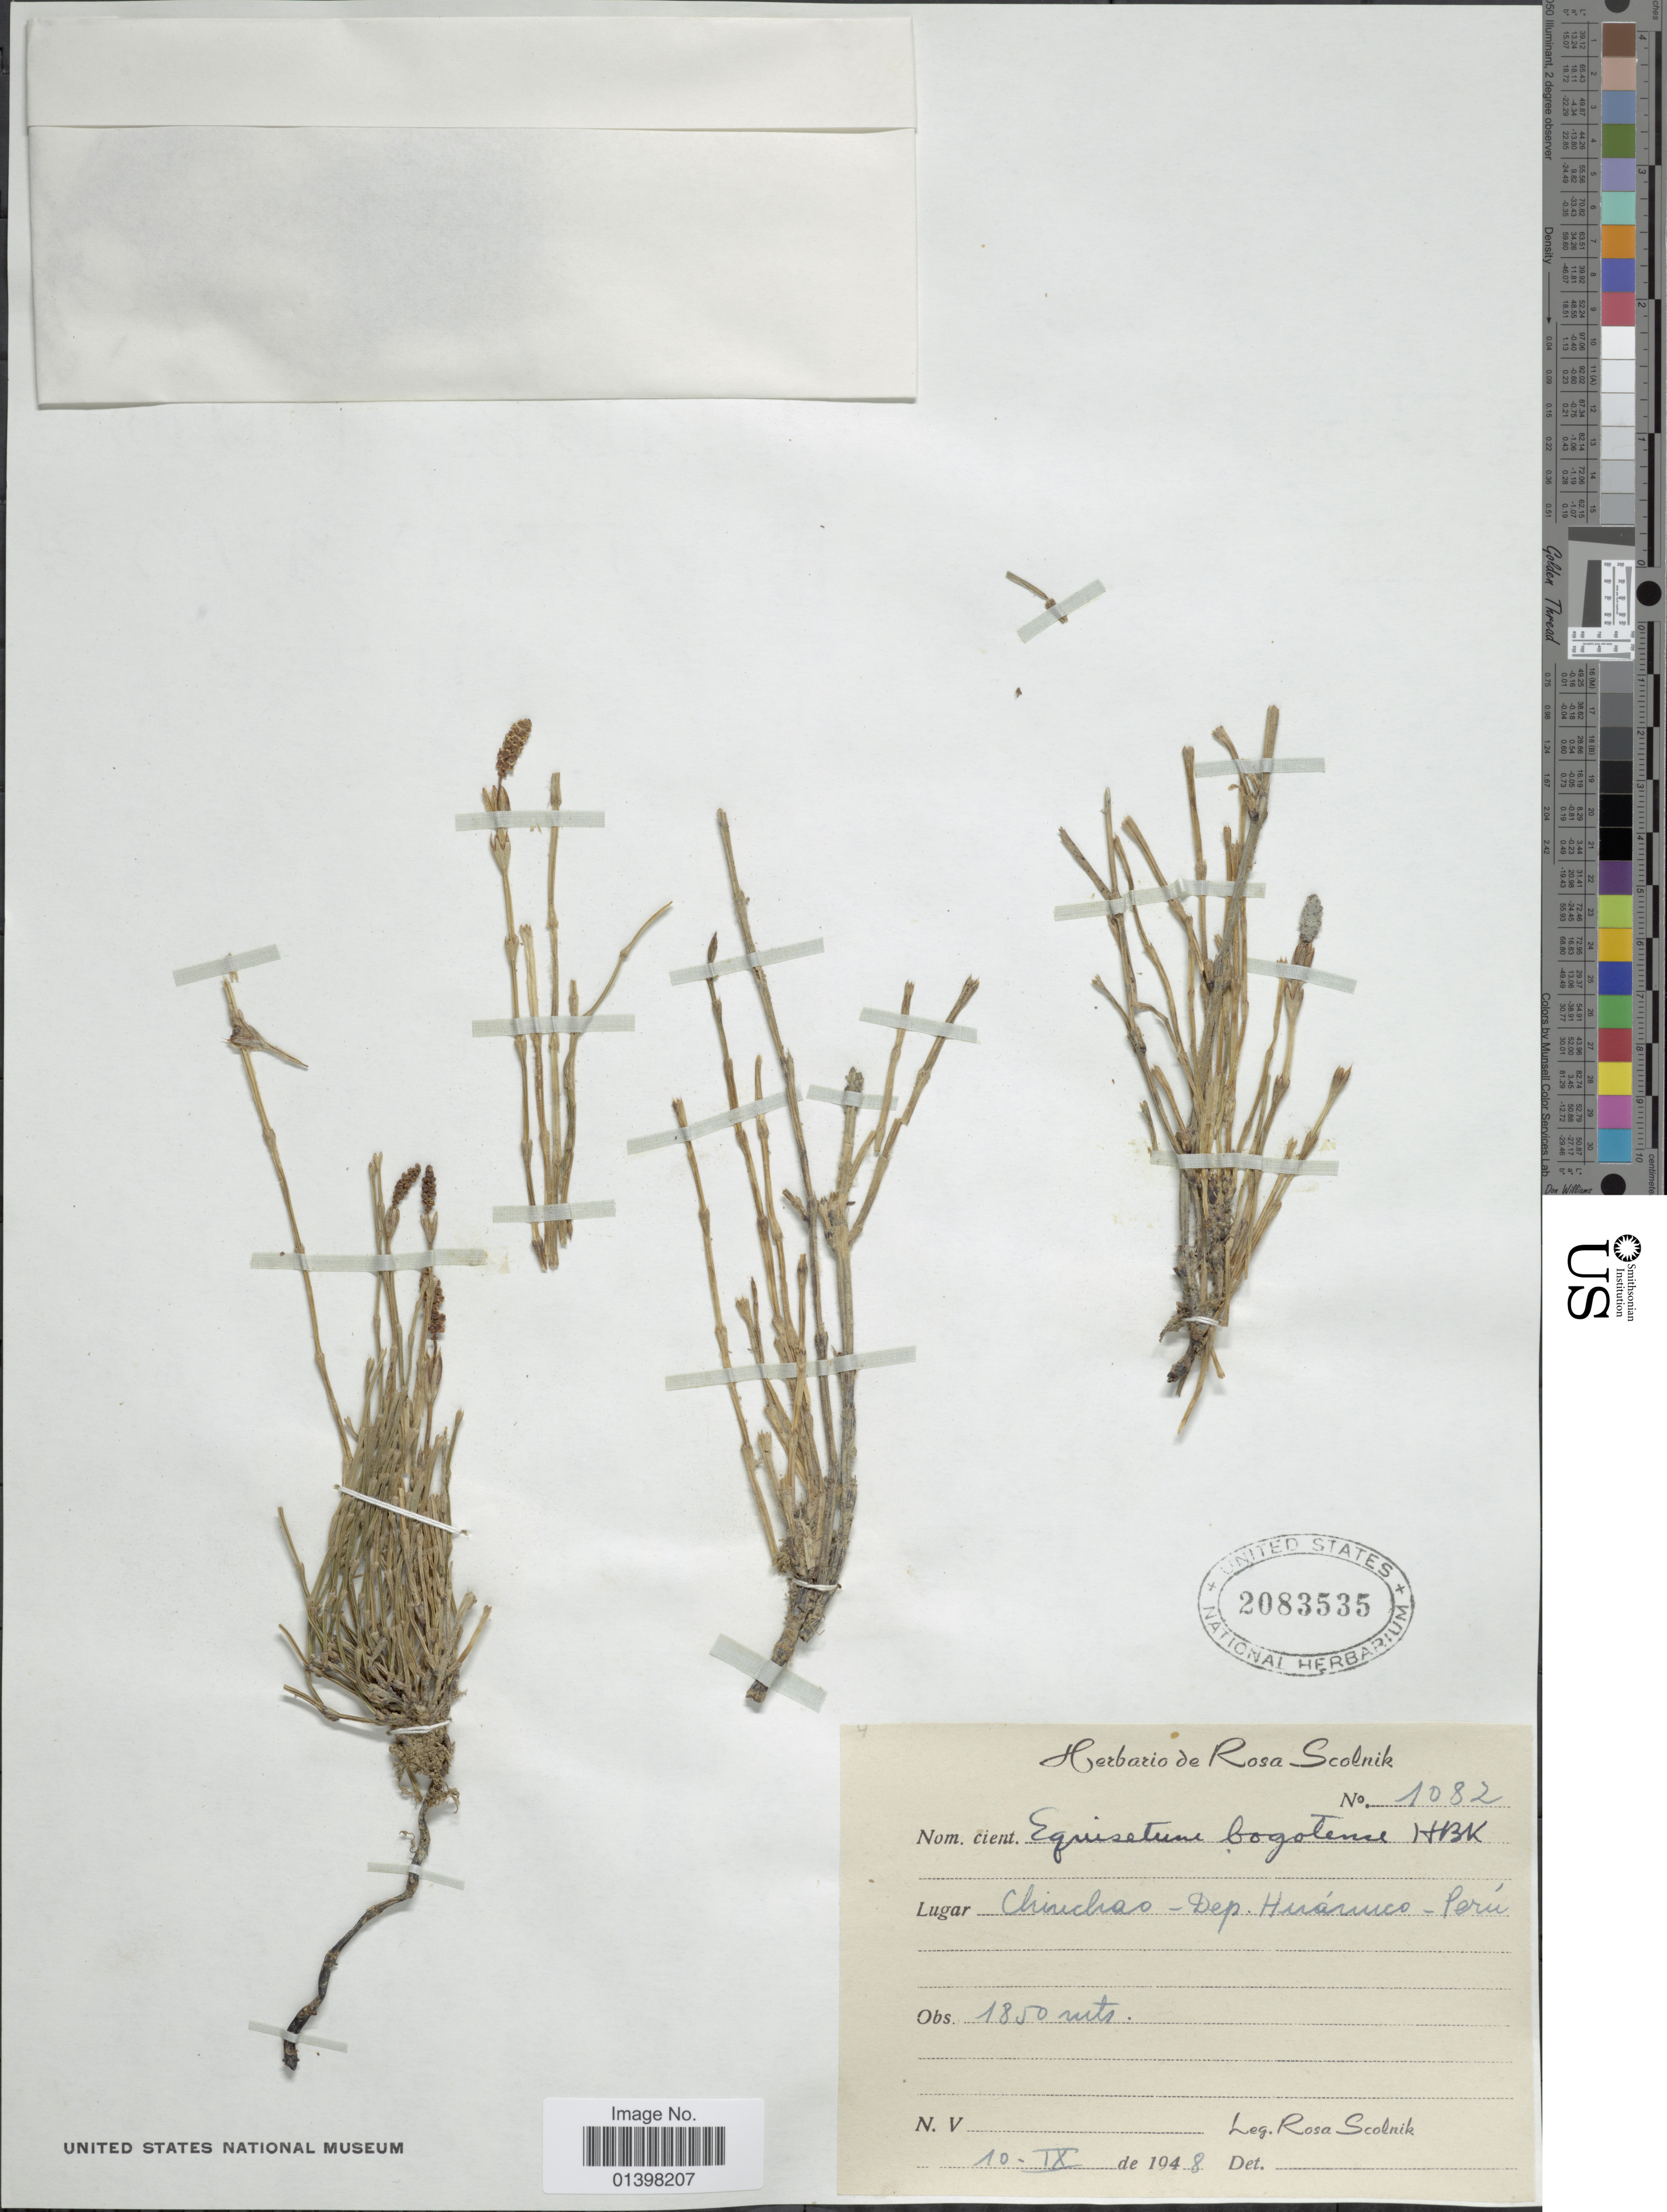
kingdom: Plantae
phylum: Tracheophyta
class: Polypodiopsida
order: Equisetales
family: Equisetaceae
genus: Equisetum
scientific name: Equisetum bogotense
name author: Kunth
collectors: R. Scolnik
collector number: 1082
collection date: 1948-09-10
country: Peru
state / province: Huánuco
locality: Chinchao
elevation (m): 1850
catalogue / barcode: US 2083535